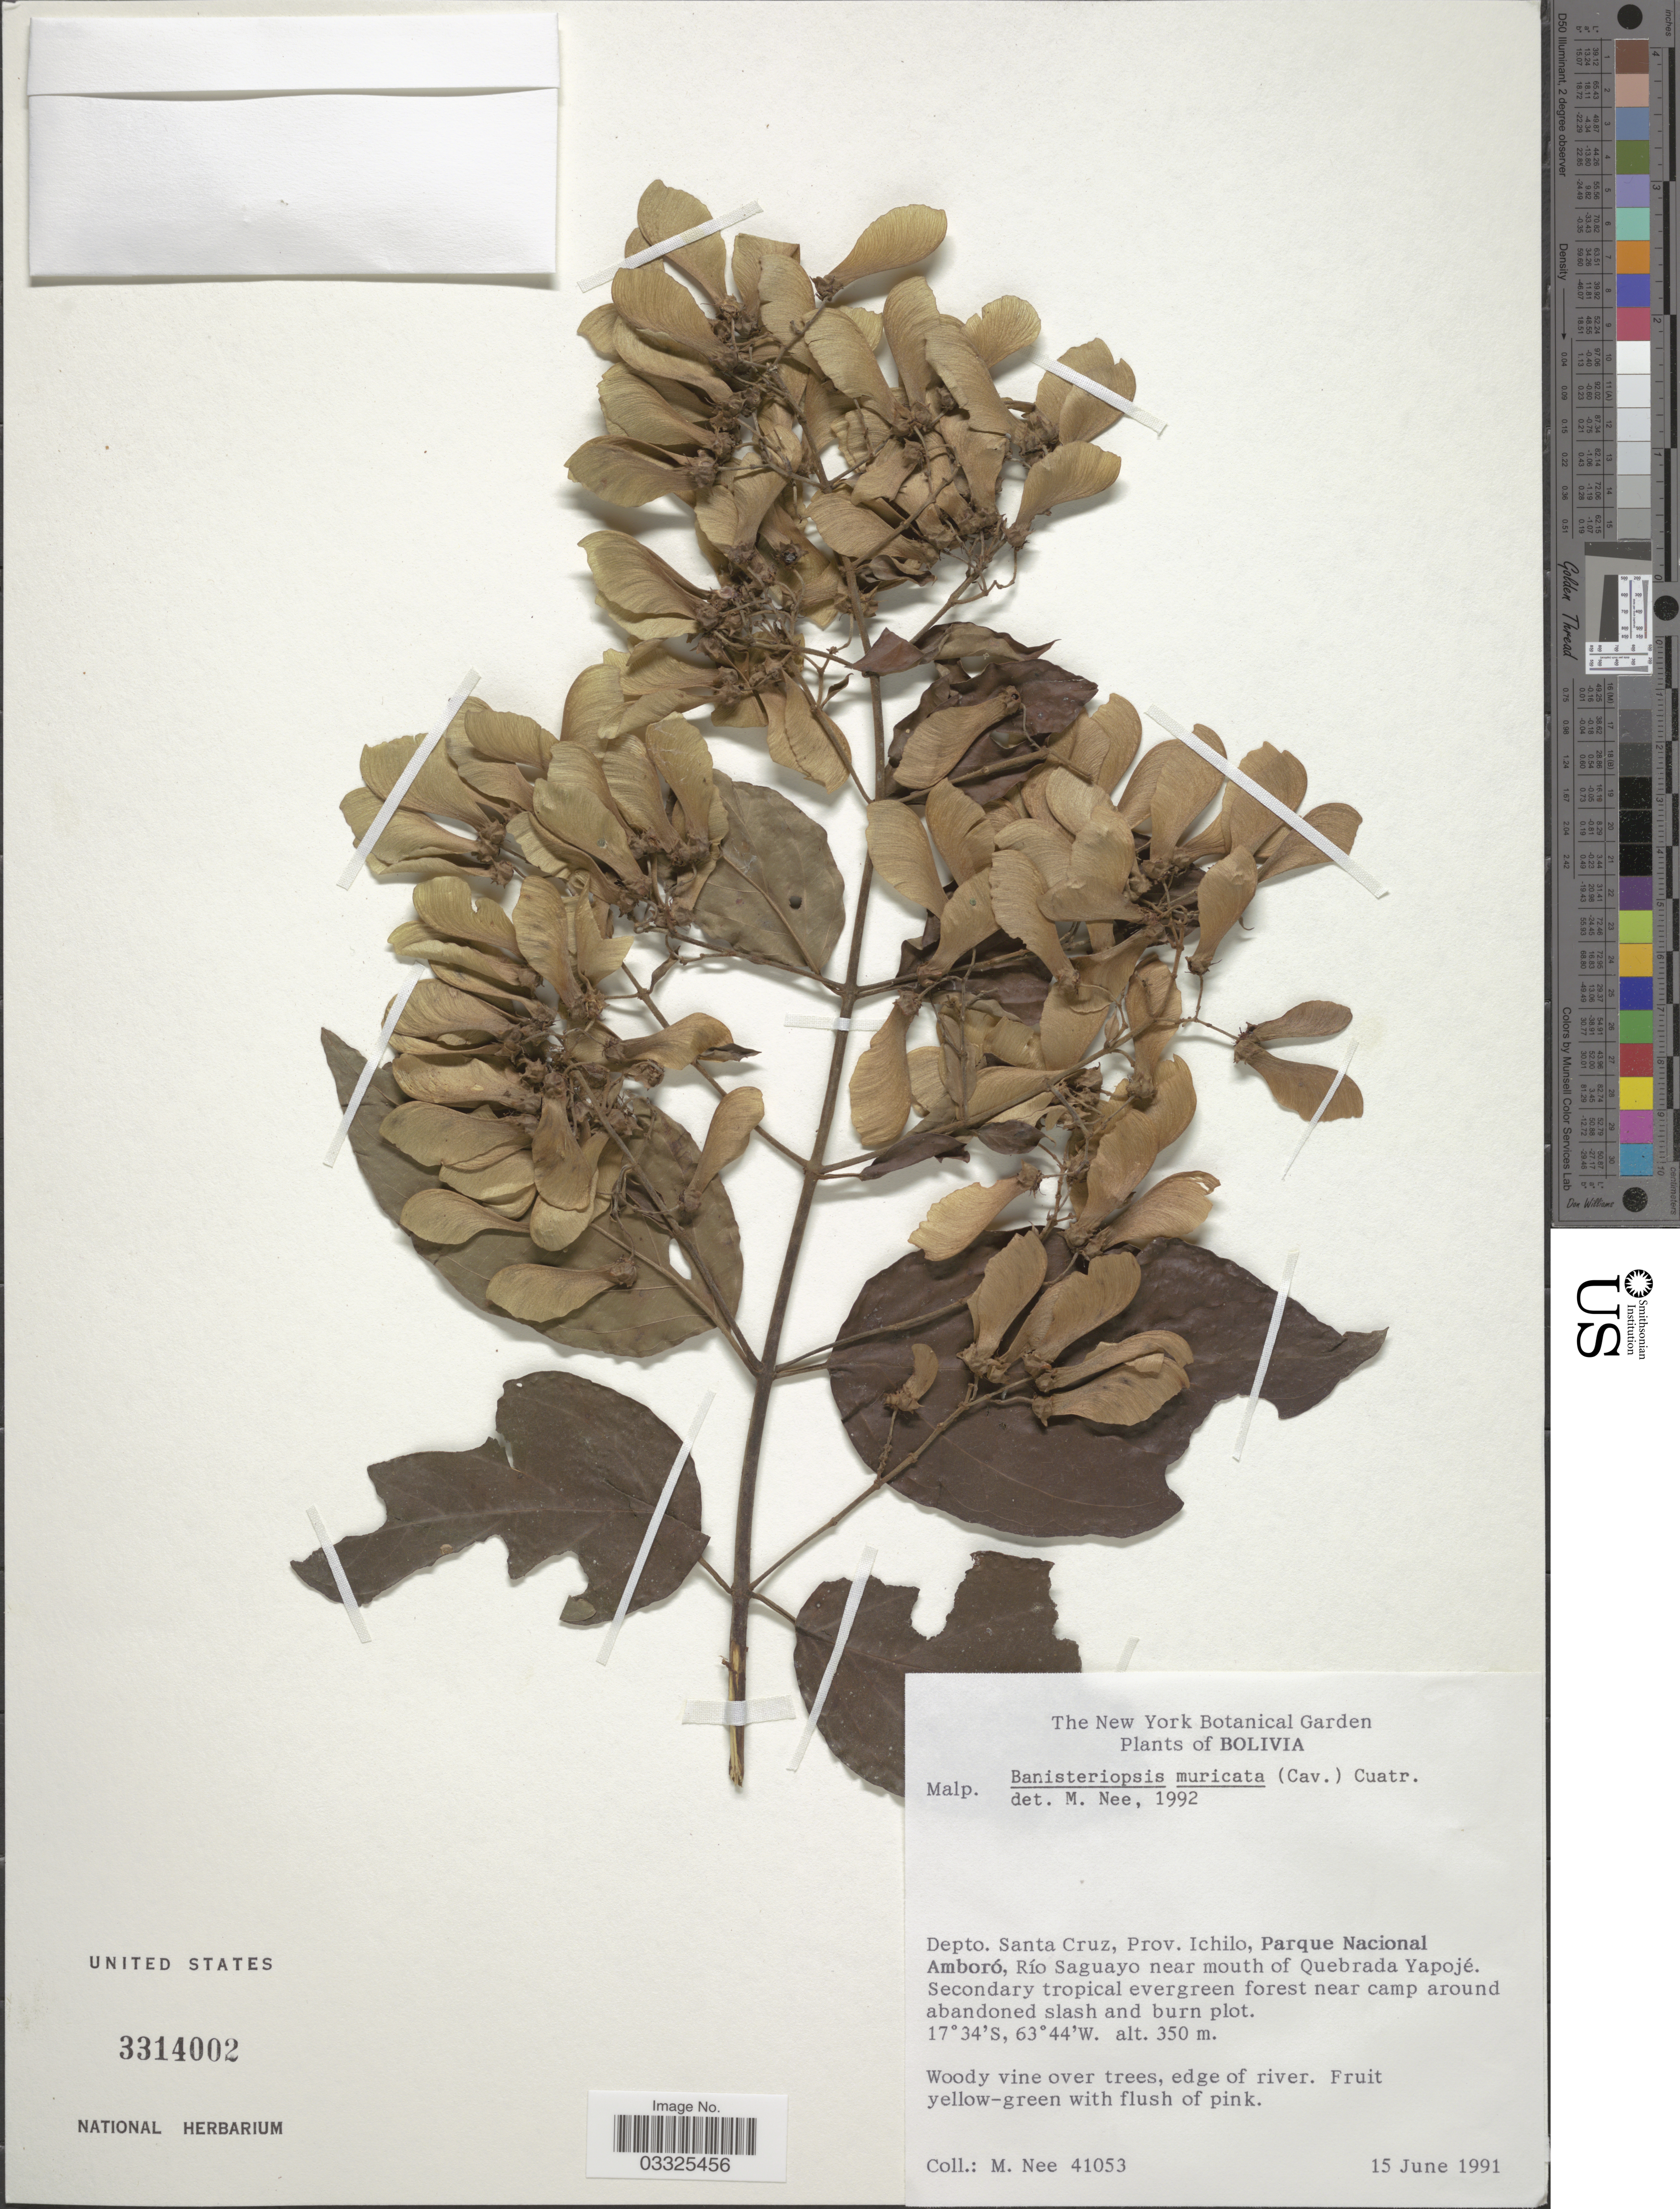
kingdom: Plantae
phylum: Tracheophyta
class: Magnoliopsida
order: Malpighiales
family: Malpighiaceae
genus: Banisteriopsis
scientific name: Banisteriopsis muricata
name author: (Cav.) Cuatrec.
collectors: M. Nee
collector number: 41053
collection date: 1991-06-15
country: Bolivia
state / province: Santa Cruz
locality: Depto. Santa Cruz, Prov. Ichilo, Parque Nacional Amboró, Río Saguayo near mouth of Quebrada Yapojé.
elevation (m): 350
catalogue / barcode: US 3314002